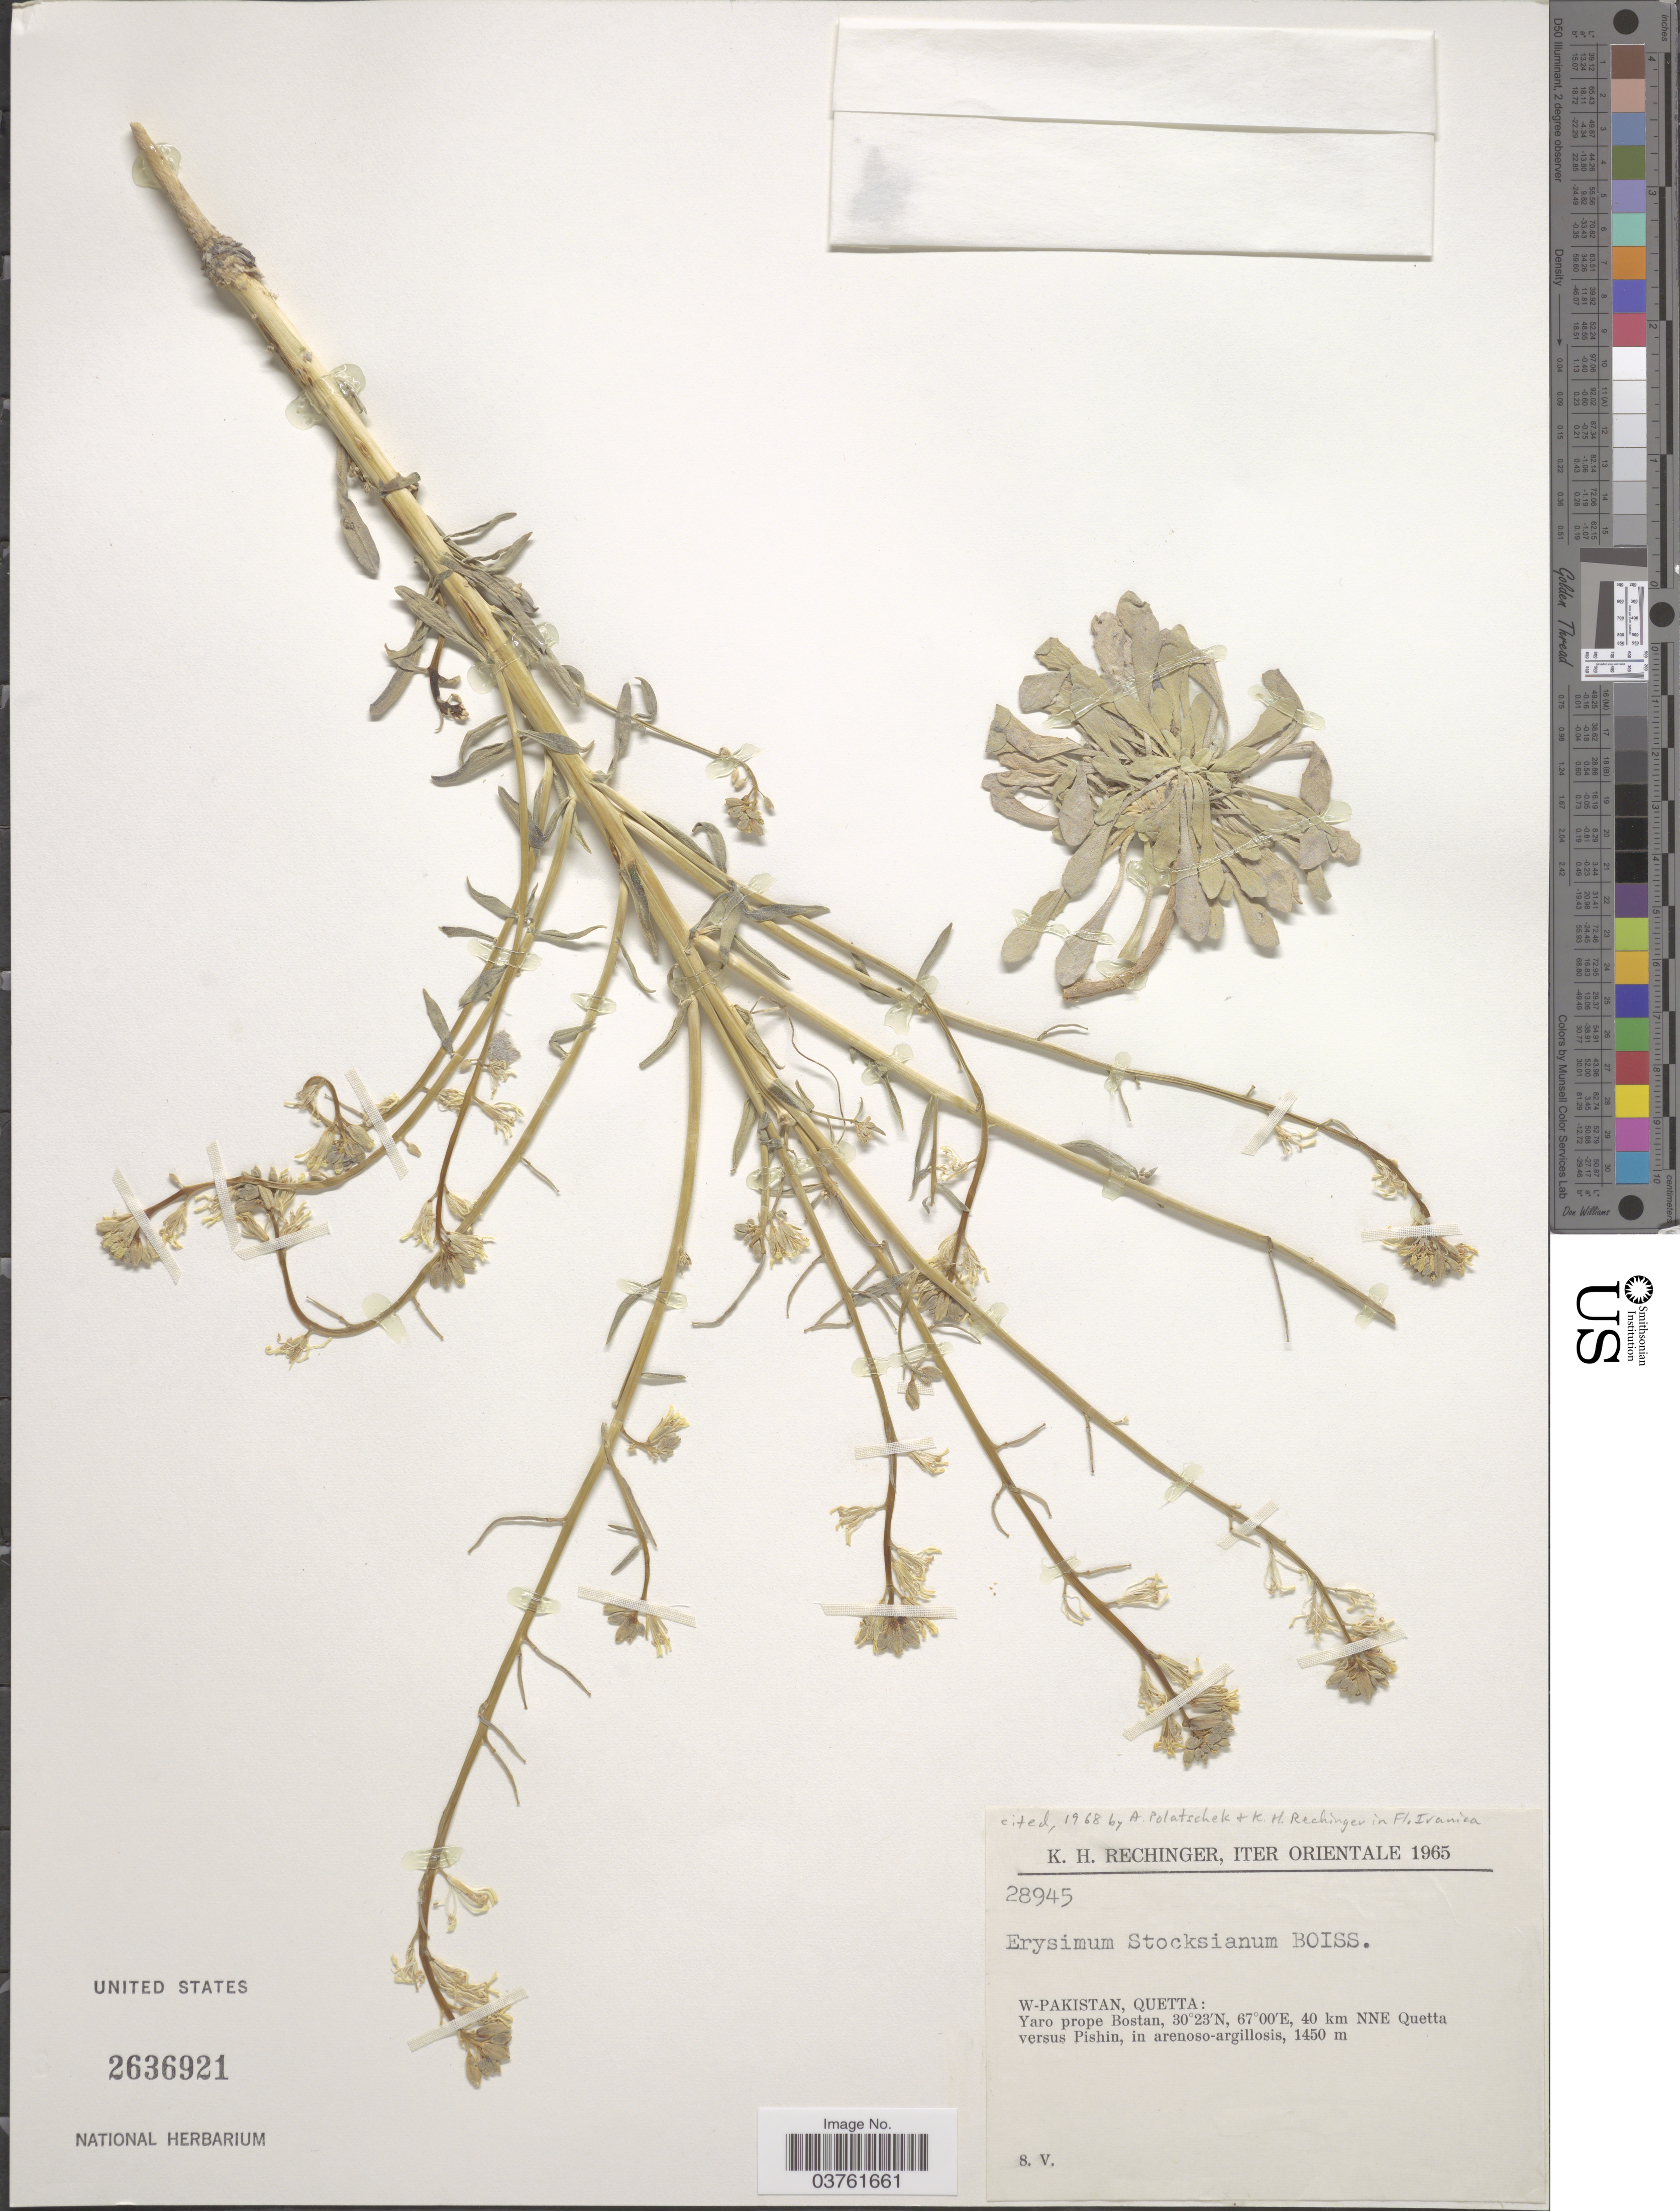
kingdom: Plantae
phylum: Tracheophyta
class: Magnoliopsida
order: Brassicales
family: Brassicaceae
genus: Erysimum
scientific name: Erysimum stocksianum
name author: (Boiss.) Boiss.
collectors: K. H. Rechinger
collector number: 28945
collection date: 1965-05-08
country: Pakistan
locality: Iter orientale. W-Pakistan, Quetta: Yaro prope Bostan, 40 km NNE Quetta versus Pishin, in arenoso-argillosis.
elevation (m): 1450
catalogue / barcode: US 2636921